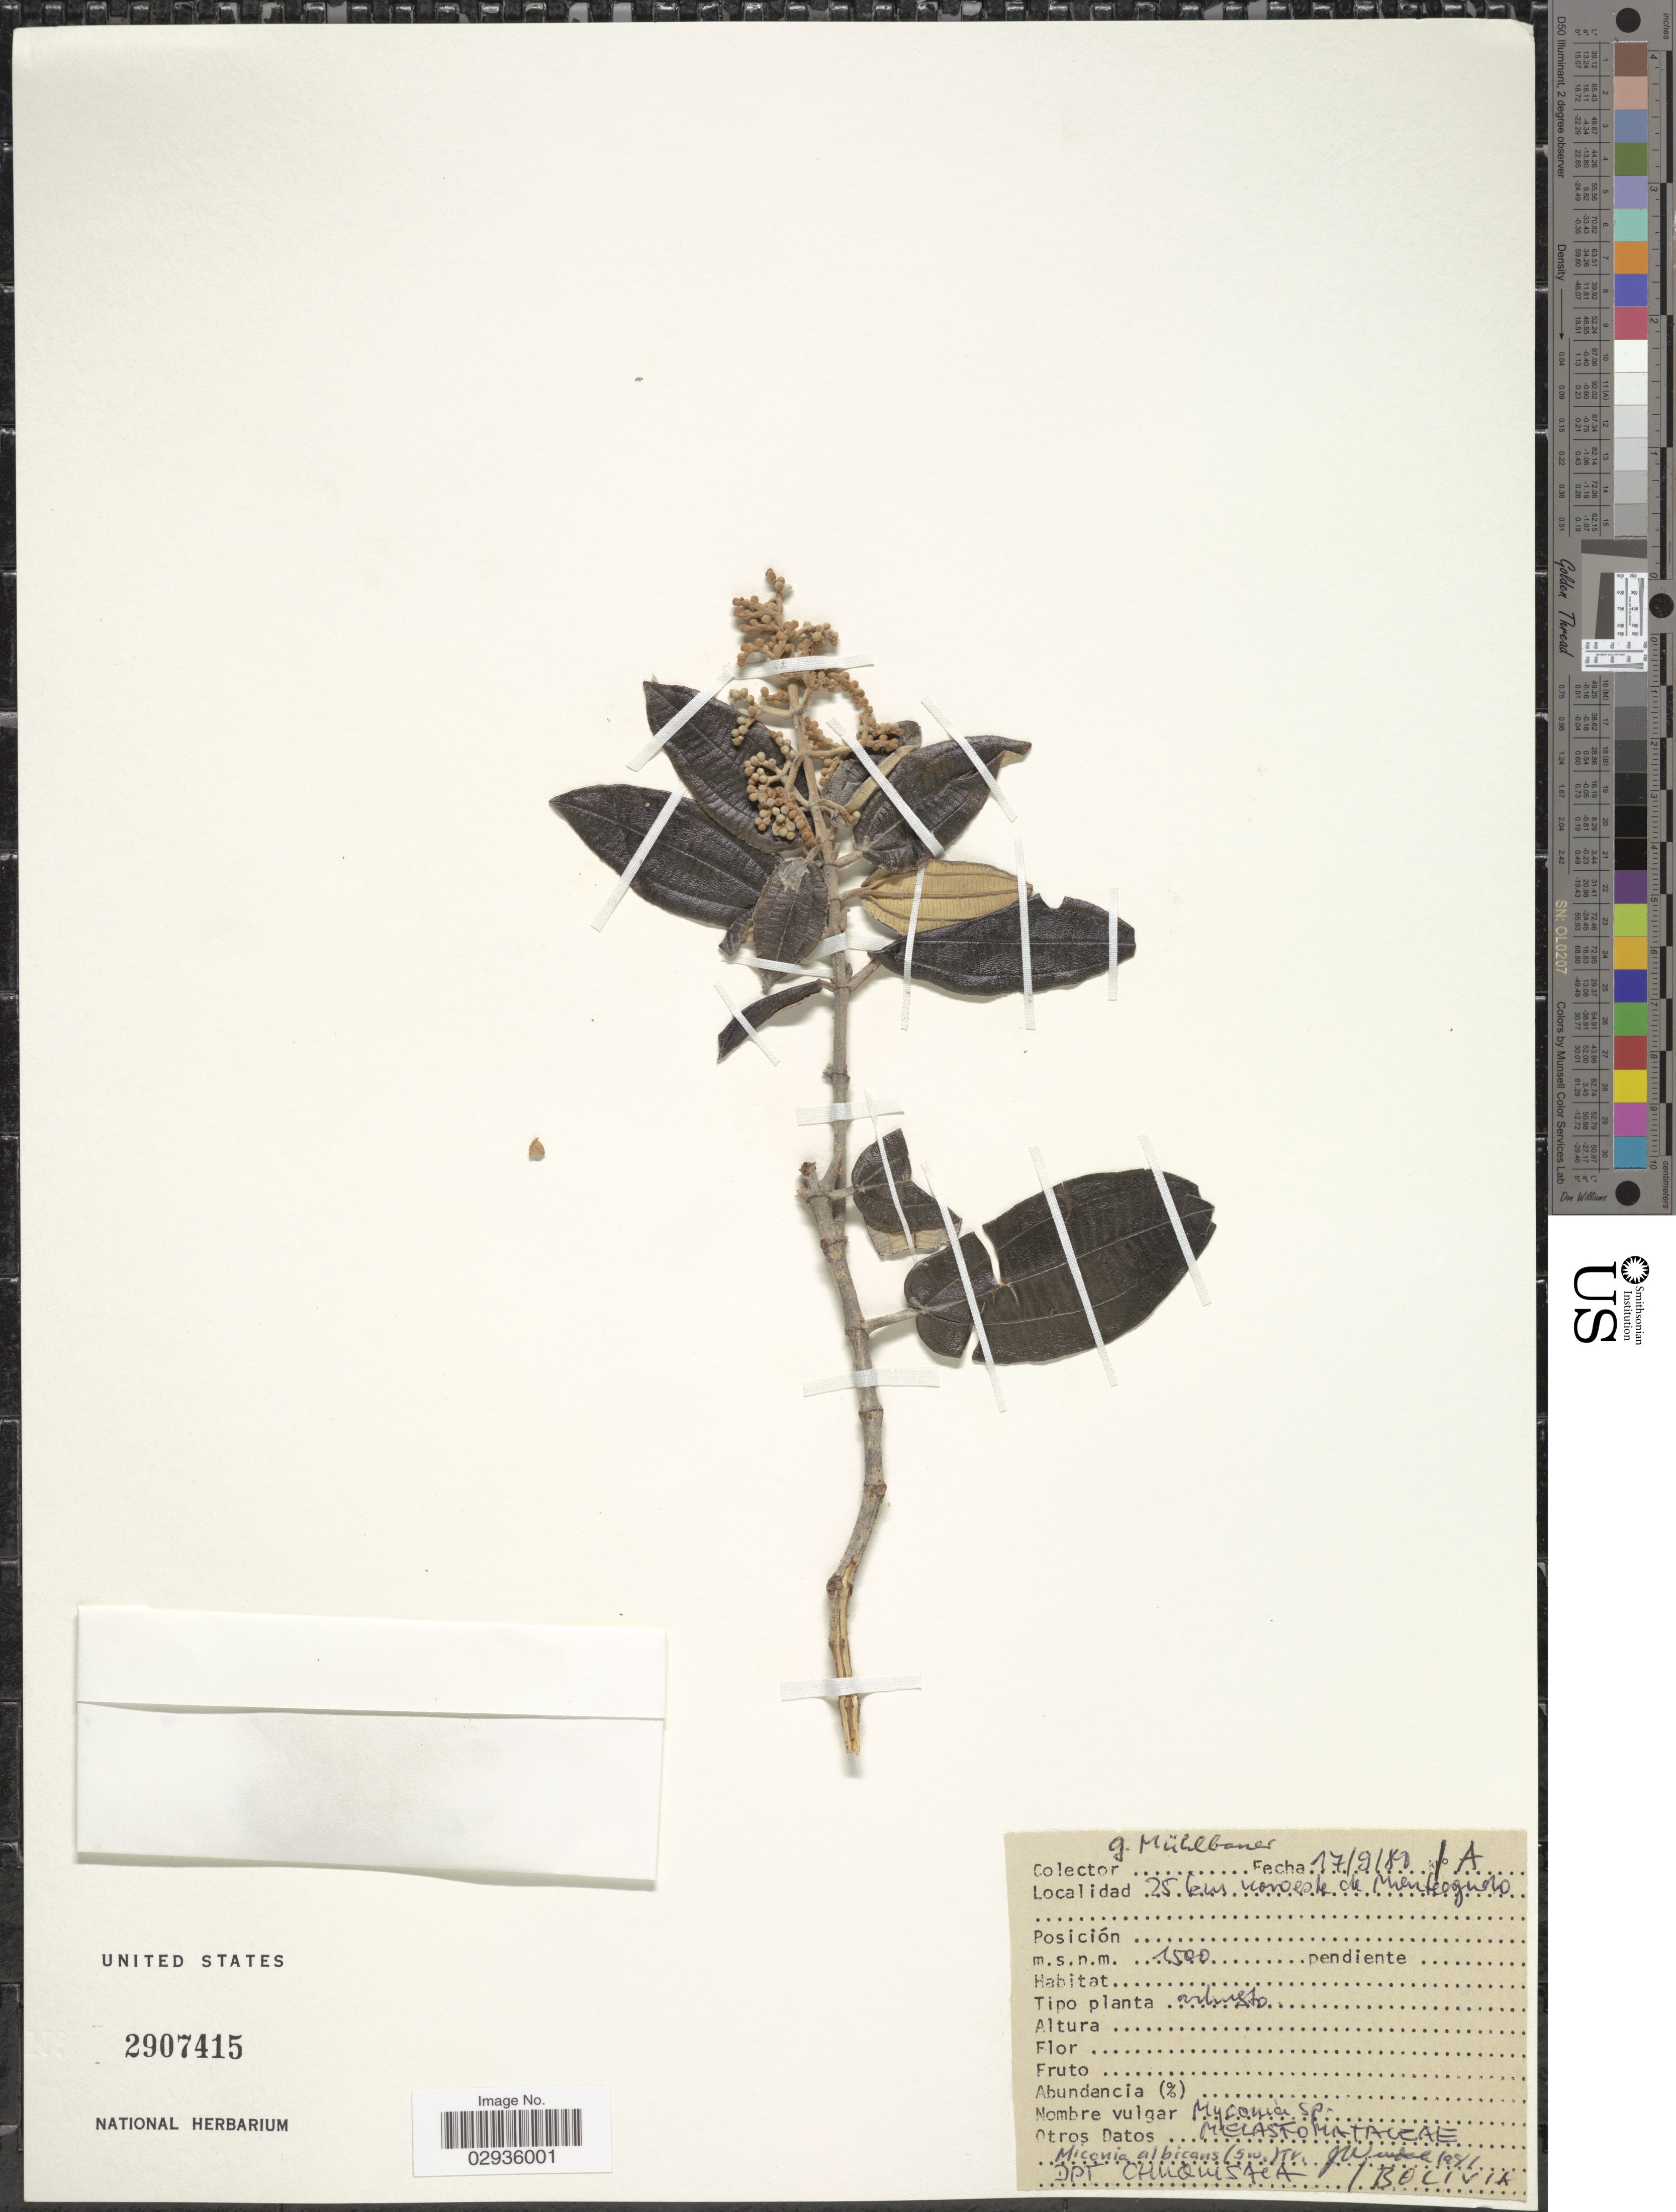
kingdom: Plantae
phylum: Tracheophyta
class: Magnoliopsida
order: Myrtales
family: Melastomataceae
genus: Miconia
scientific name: Miconia albicans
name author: (Sw.) Steud.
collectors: G. Muhlbauer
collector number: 1A*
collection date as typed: Transcribed d/m/y: 17/9/80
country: Bolivia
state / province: Chuquisaca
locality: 25 kms noreste de Monteagudo. Dpt. Chuquisaca.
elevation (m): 1500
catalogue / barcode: US 2907415